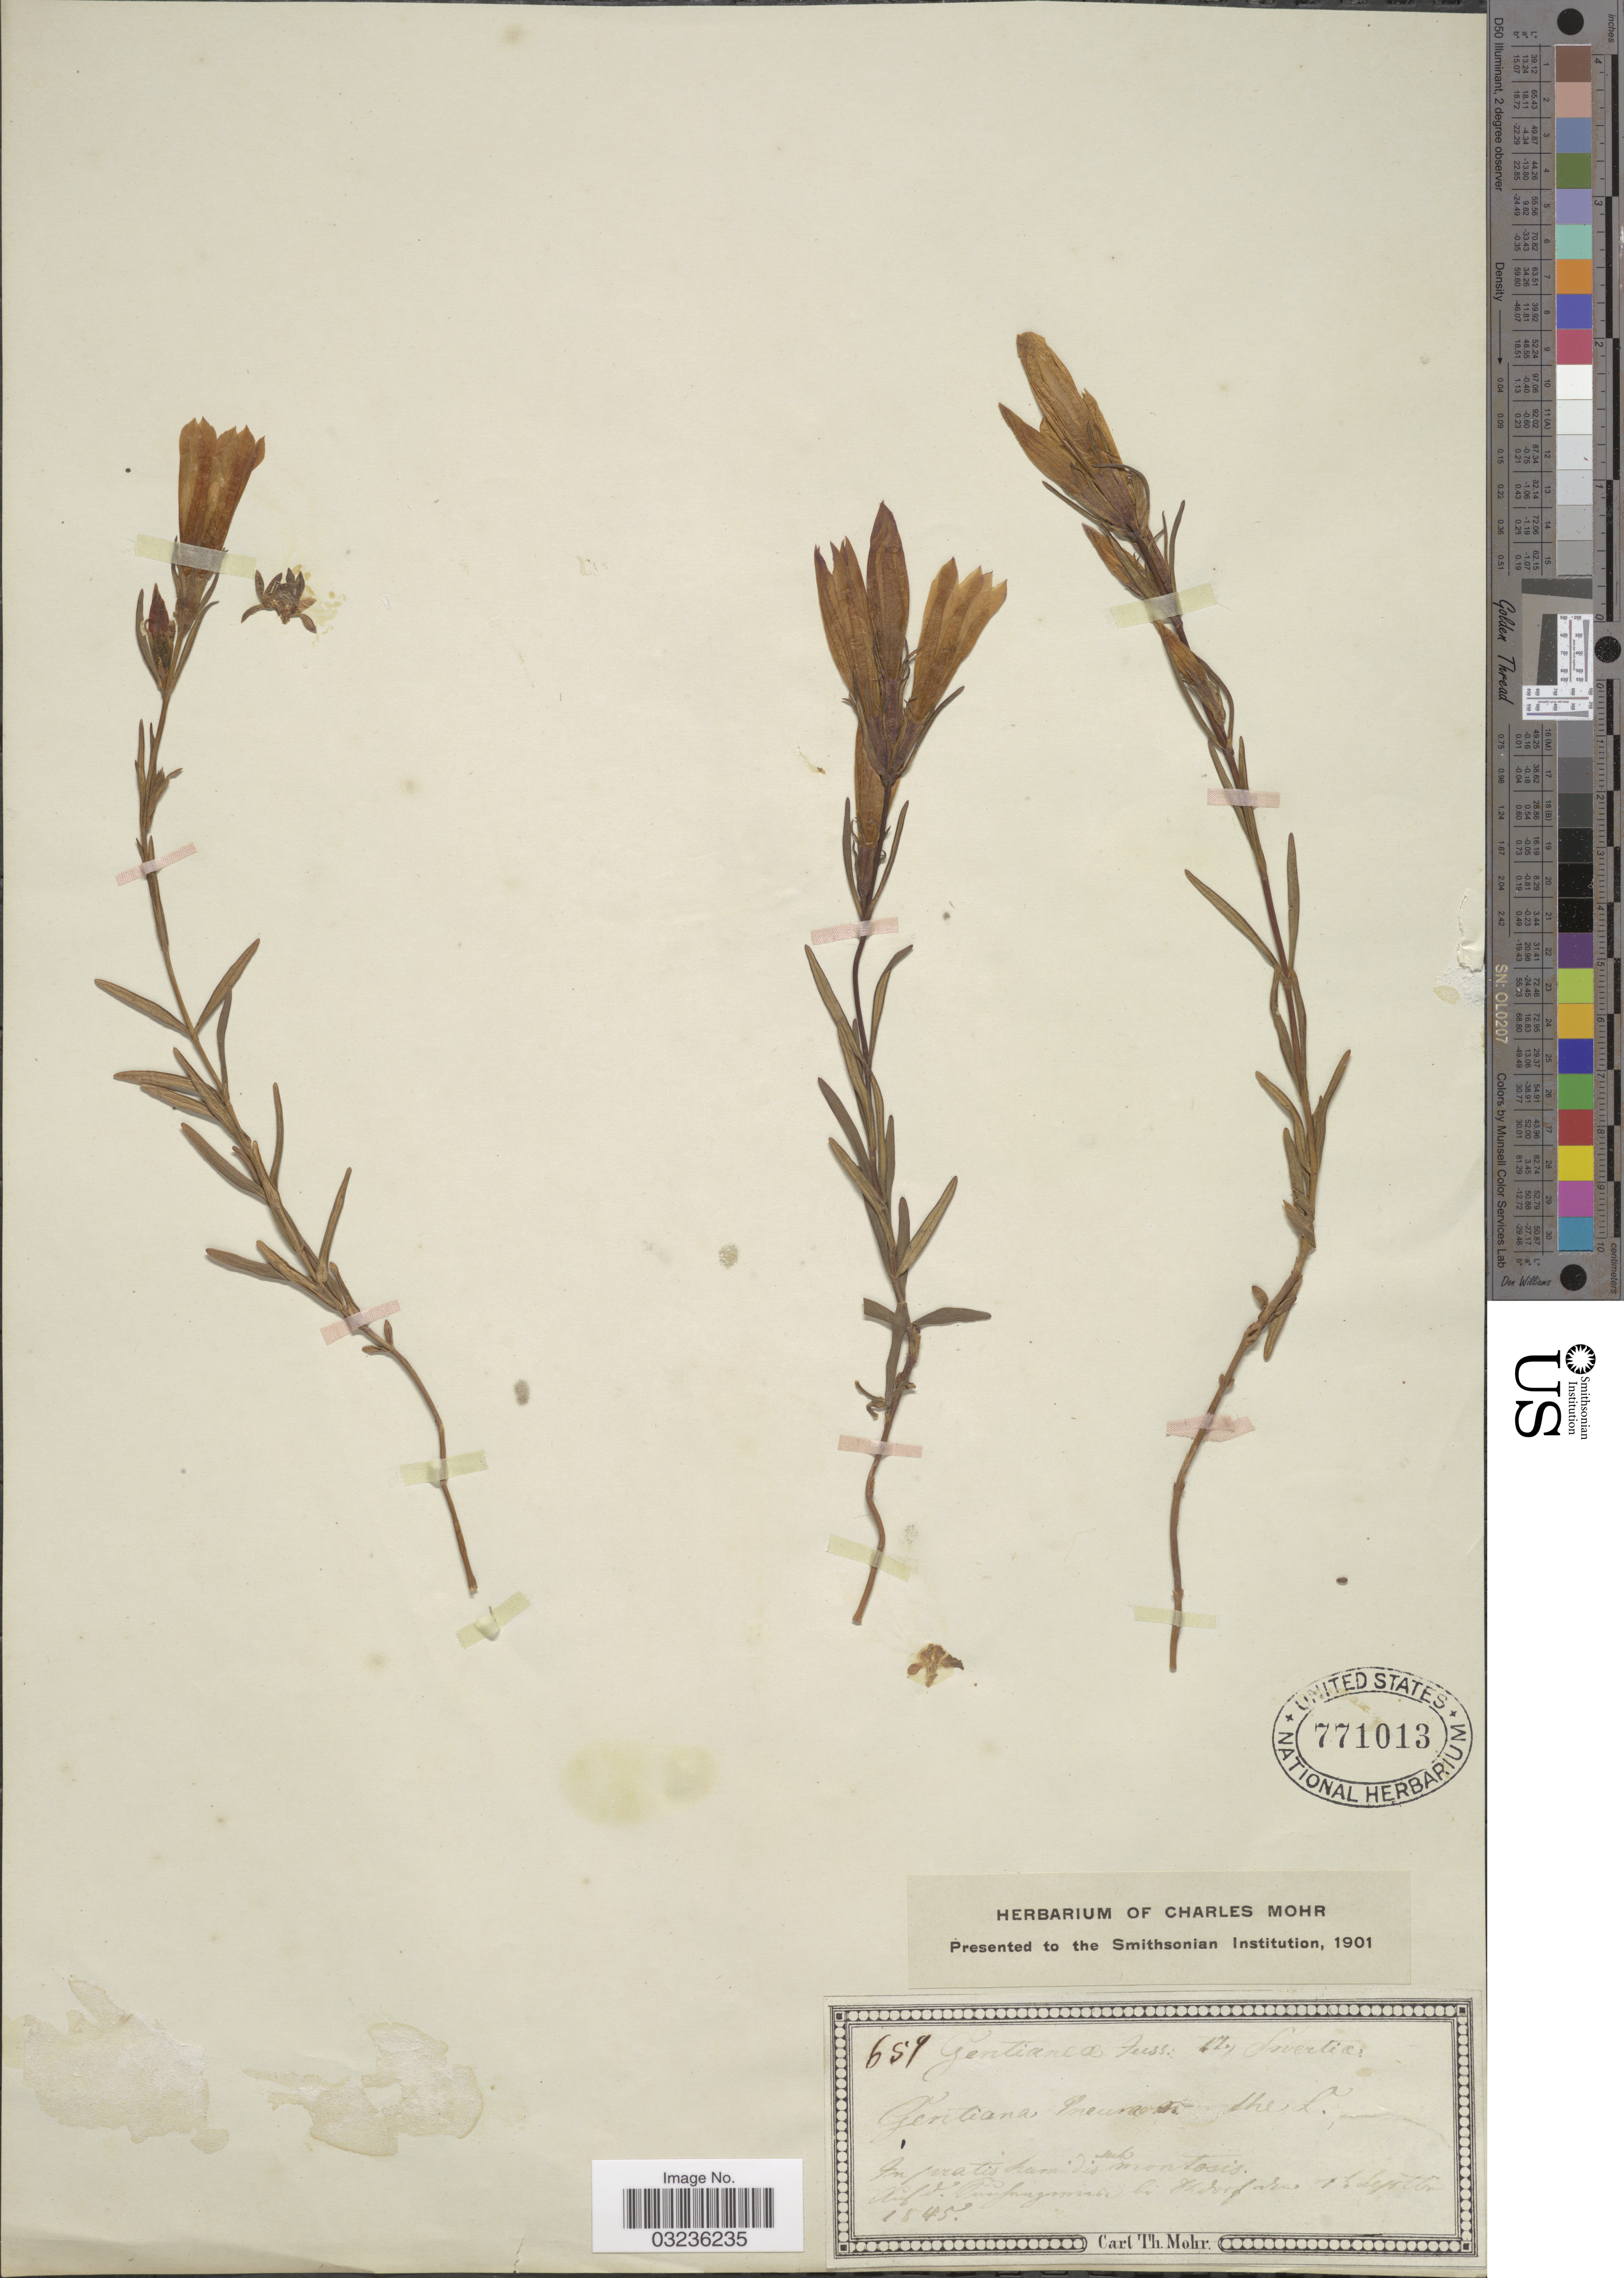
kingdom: Plantae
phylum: Tracheophyta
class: Magnoliopsida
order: Gentianales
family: Gentianaceae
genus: Gentiana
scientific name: Gentiana pneumonanthe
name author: L.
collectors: Mohr, C. T. (herbarium)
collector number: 659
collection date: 1845-09-11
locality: In pratis humidis sub[interpreted] montis auf [illegible text] b Hydrofad[interpreted].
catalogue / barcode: US 771013